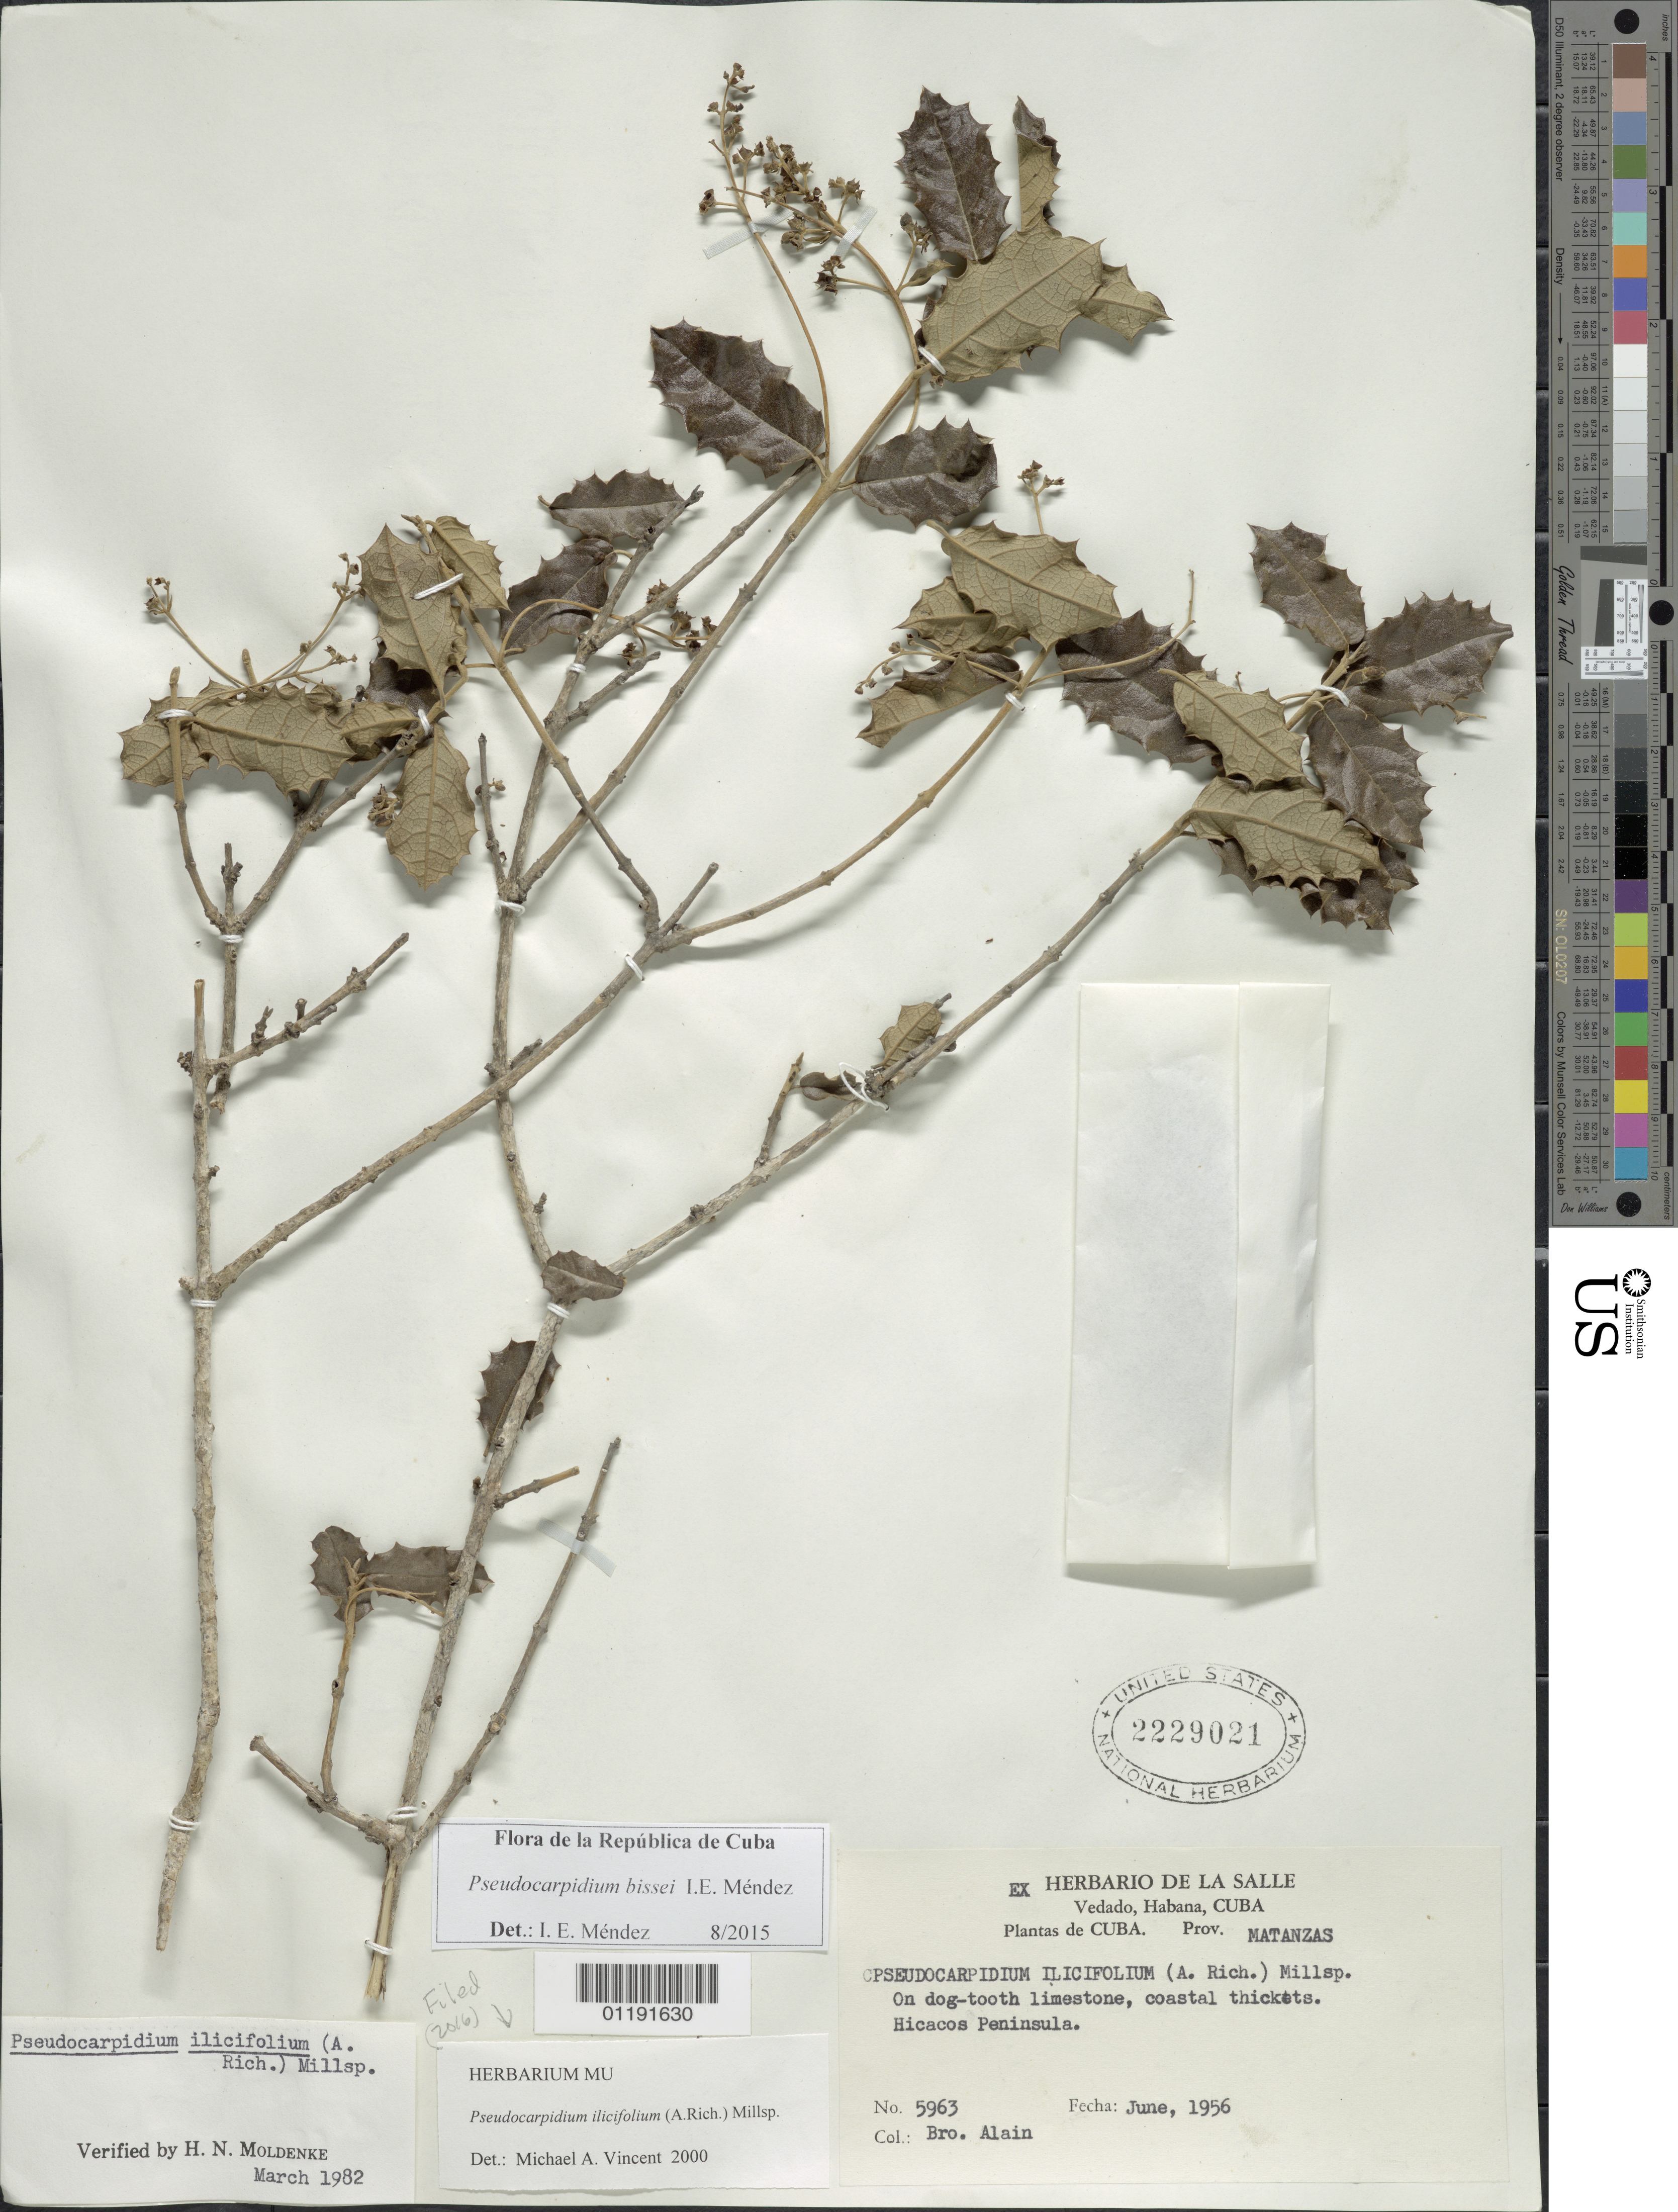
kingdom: Plantae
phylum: Tracheophyta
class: Magnoliopsida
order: Lamiales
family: Lamiaceae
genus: Pseudocarpidium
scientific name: Pseudocarpidium ilicifolium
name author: Millsp.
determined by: Vincent, Michael A.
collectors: A. H. Liogier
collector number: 5963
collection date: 1956-06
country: Cuba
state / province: Matanzas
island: Cuba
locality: Habana, Vedado, Hicasos Peninsula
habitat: On dog-tooth limestone, coastal thickets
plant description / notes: Annotated: "Pseudocarpidium bissei I.E. Méndez." No record of published name (12/2016)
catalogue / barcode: US 2229021